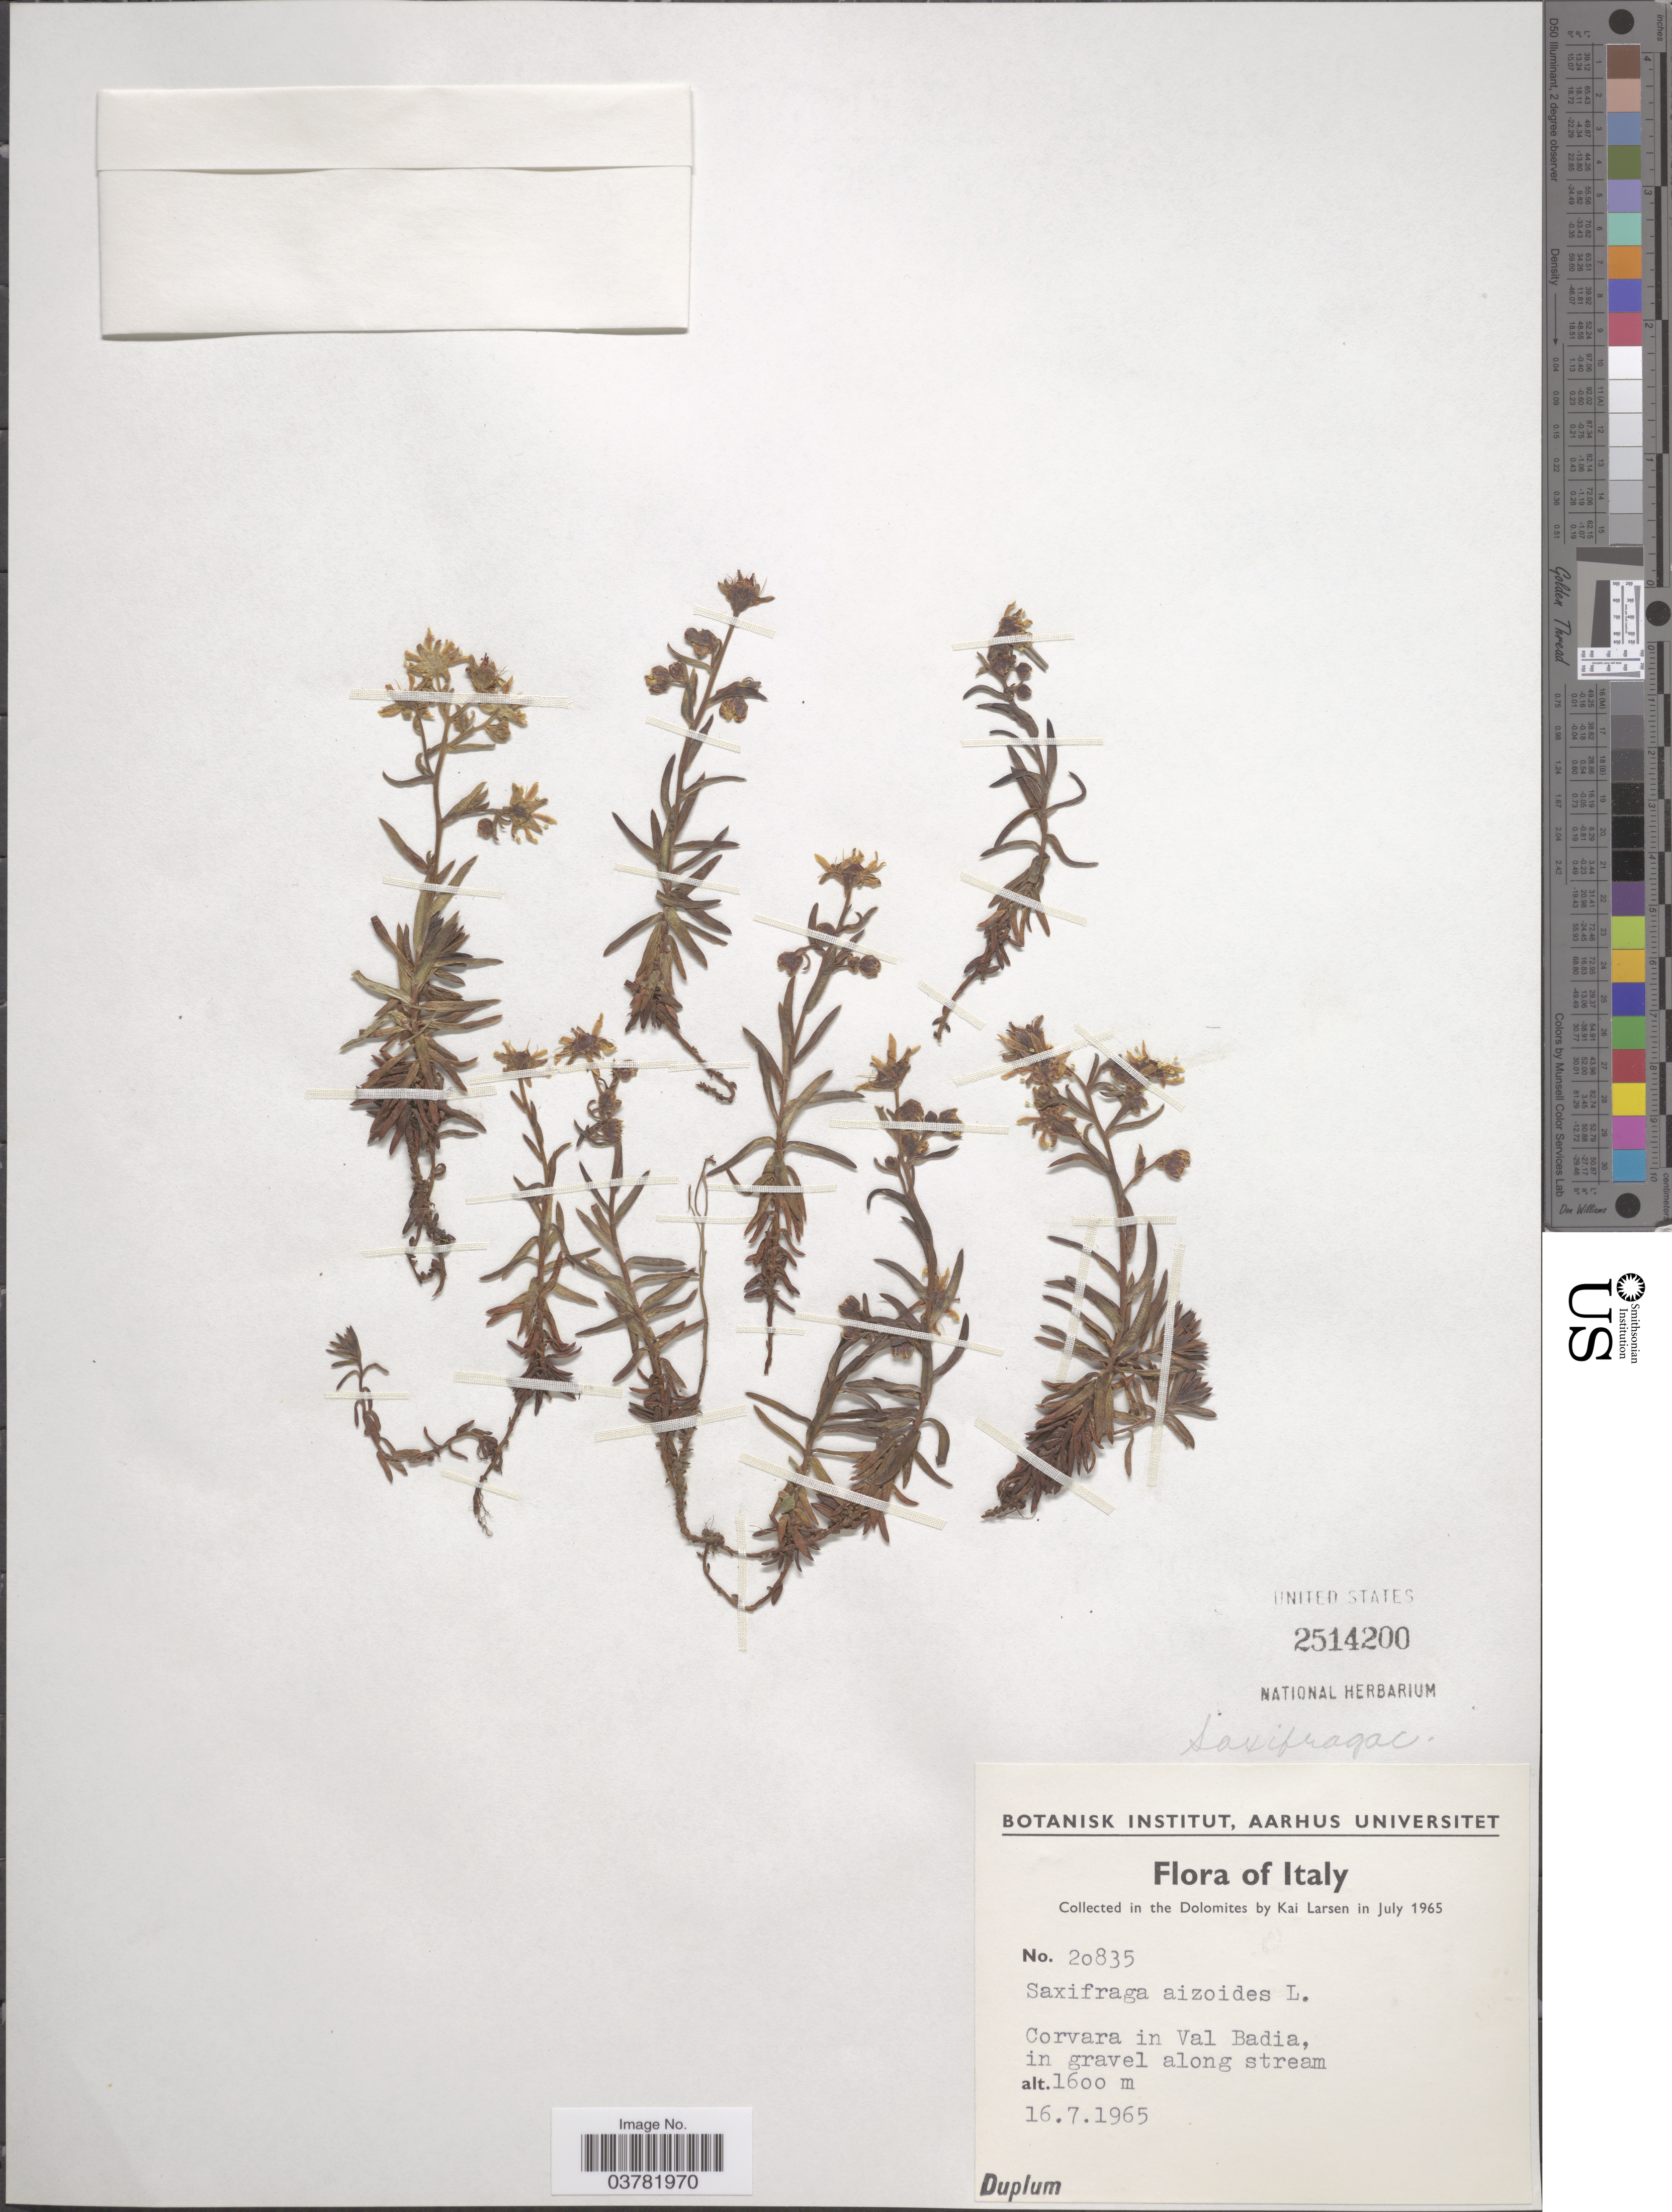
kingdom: Plantae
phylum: Tracheophyta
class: Magnoliopsida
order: Saxifragales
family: Saxifragaceae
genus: Saxifraga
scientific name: Saxifraga aizoides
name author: L.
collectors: K. Larsen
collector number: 20835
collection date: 1965-07-16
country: Italy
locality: In the Dolomites. Corvara in Val Badia, in gravel along stream.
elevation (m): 1600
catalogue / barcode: US 2514200